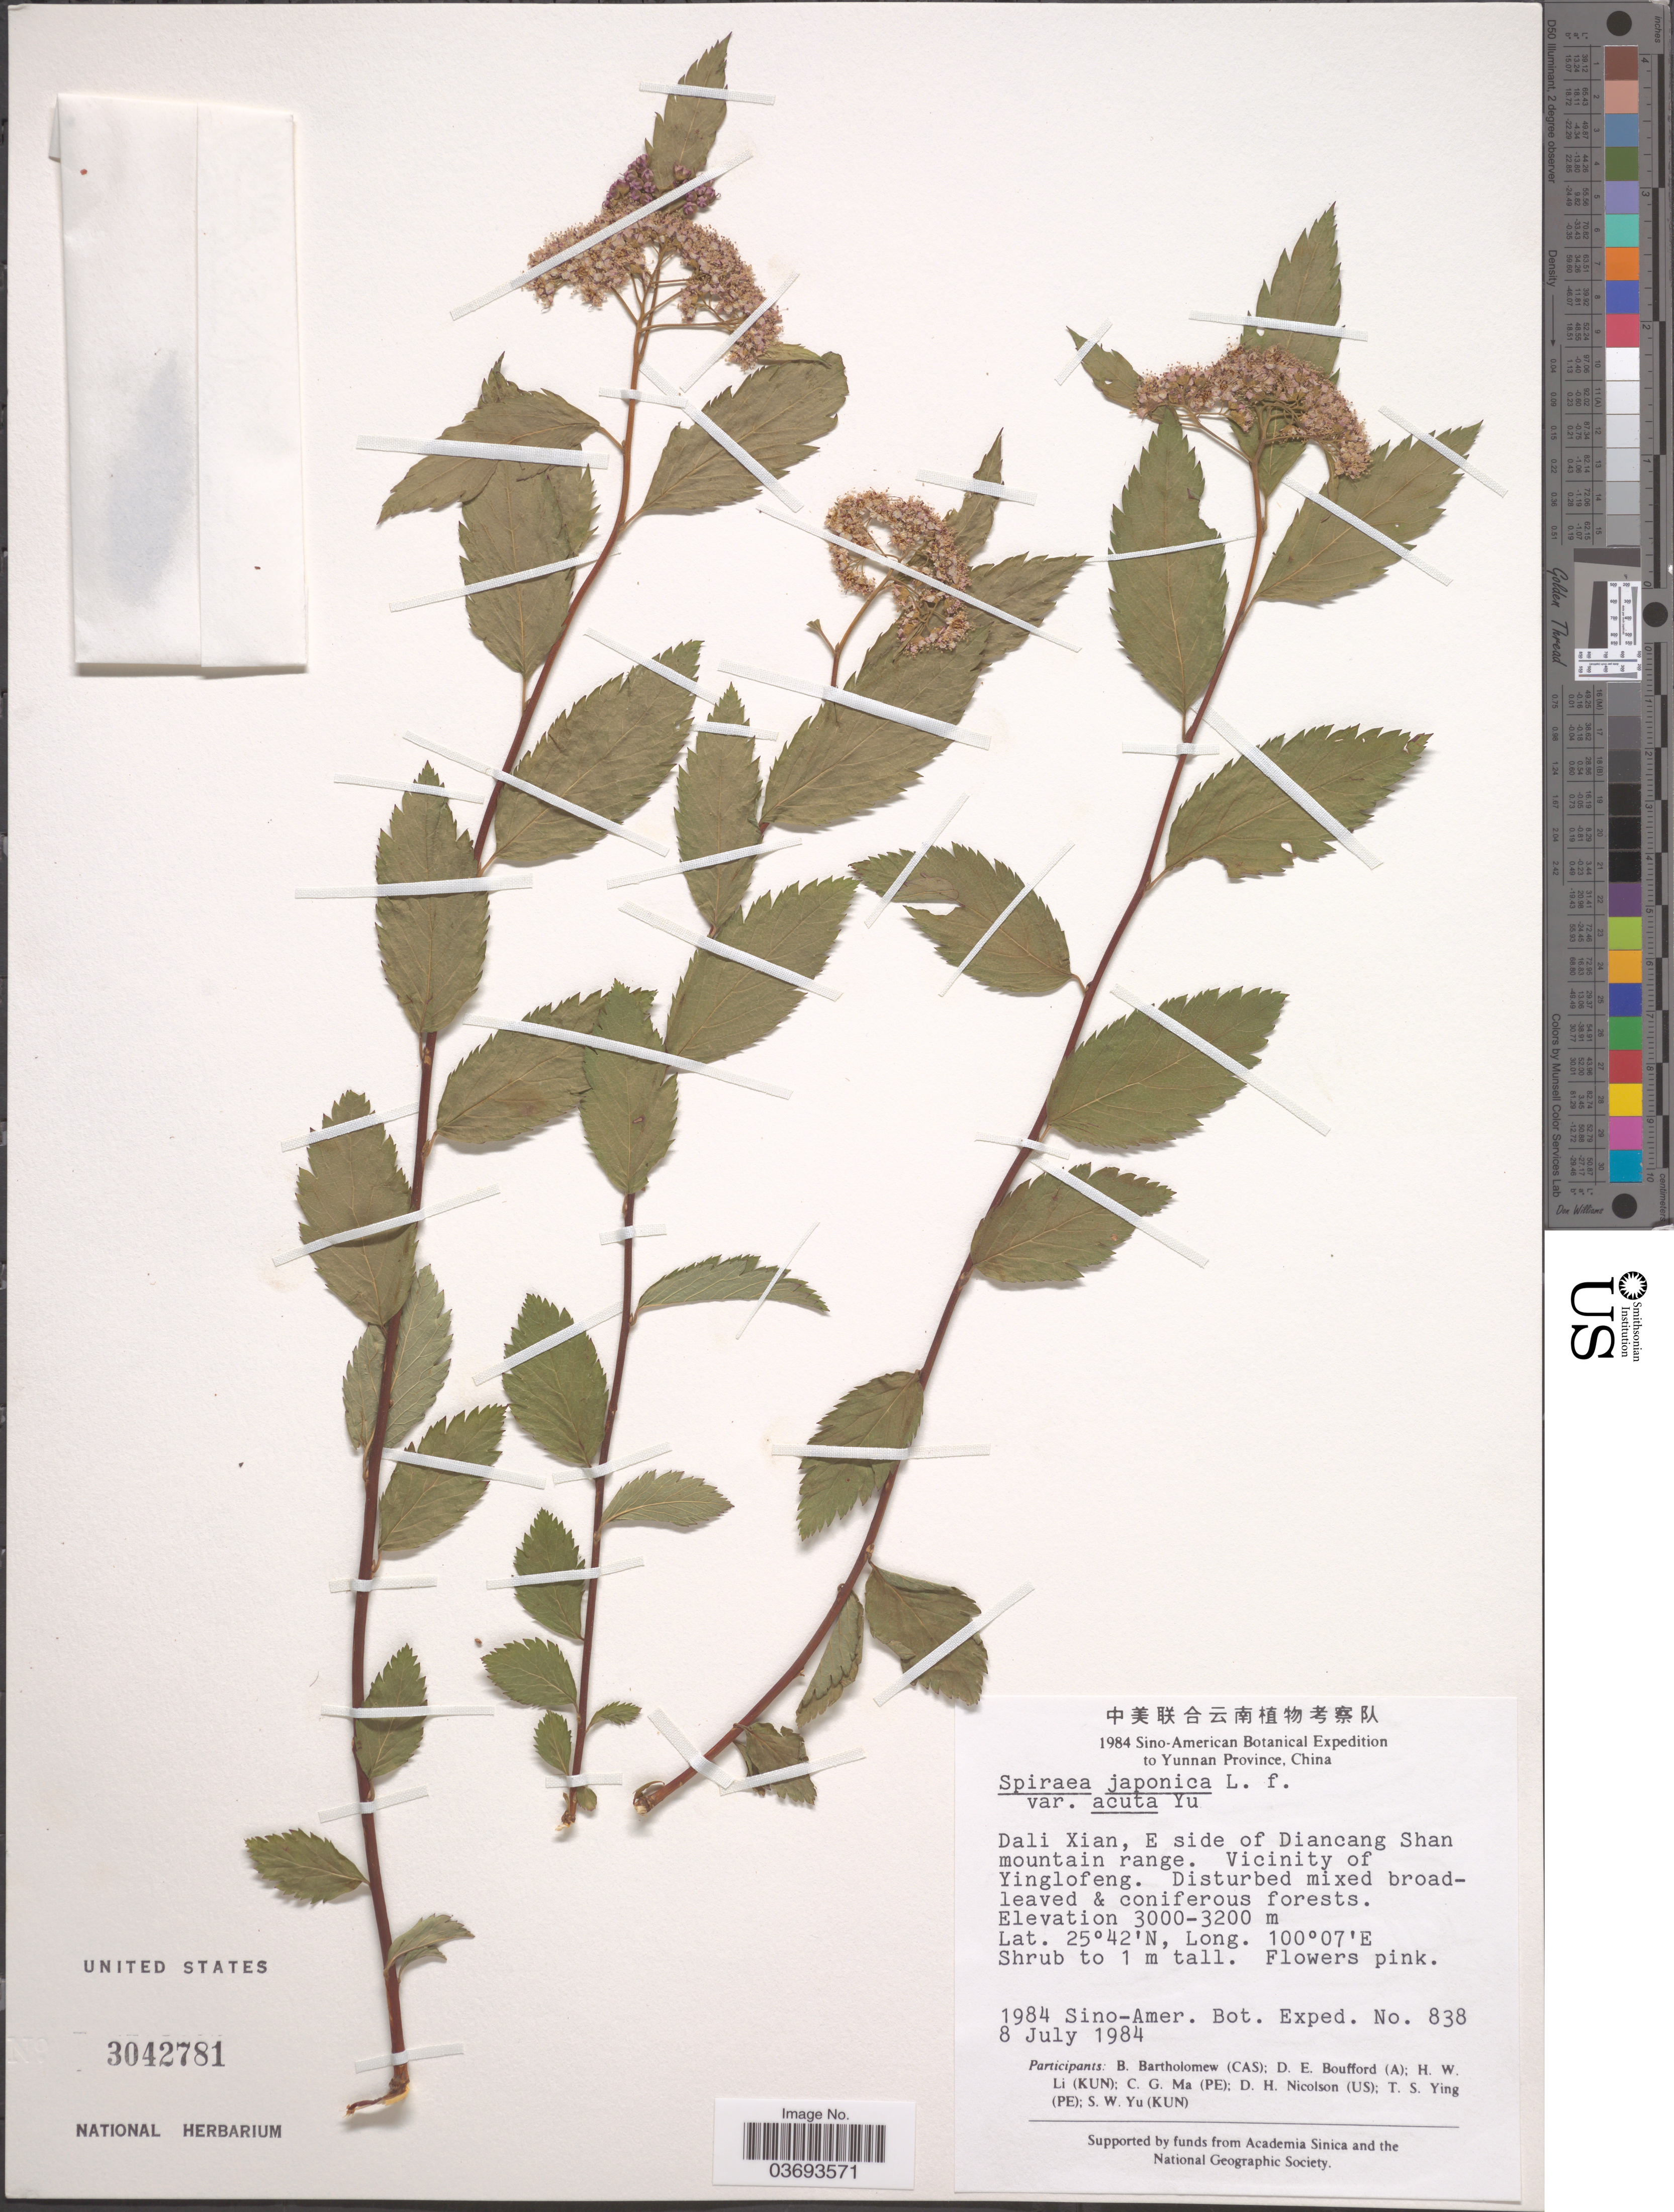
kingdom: Plantae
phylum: Tracheophyta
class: Magnoliopsida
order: Rosales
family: Rosaceae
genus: Spiraea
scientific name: Spiraea japonica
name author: L. f.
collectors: Sino-Amer. Bot. Exped. 1984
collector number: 838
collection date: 1984-07-08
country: China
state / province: Yunnan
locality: Dali Xian, E side of Diancang Shan mountain range. Vicinity of Yinglofeng.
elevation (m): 3000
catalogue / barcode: US 3042781